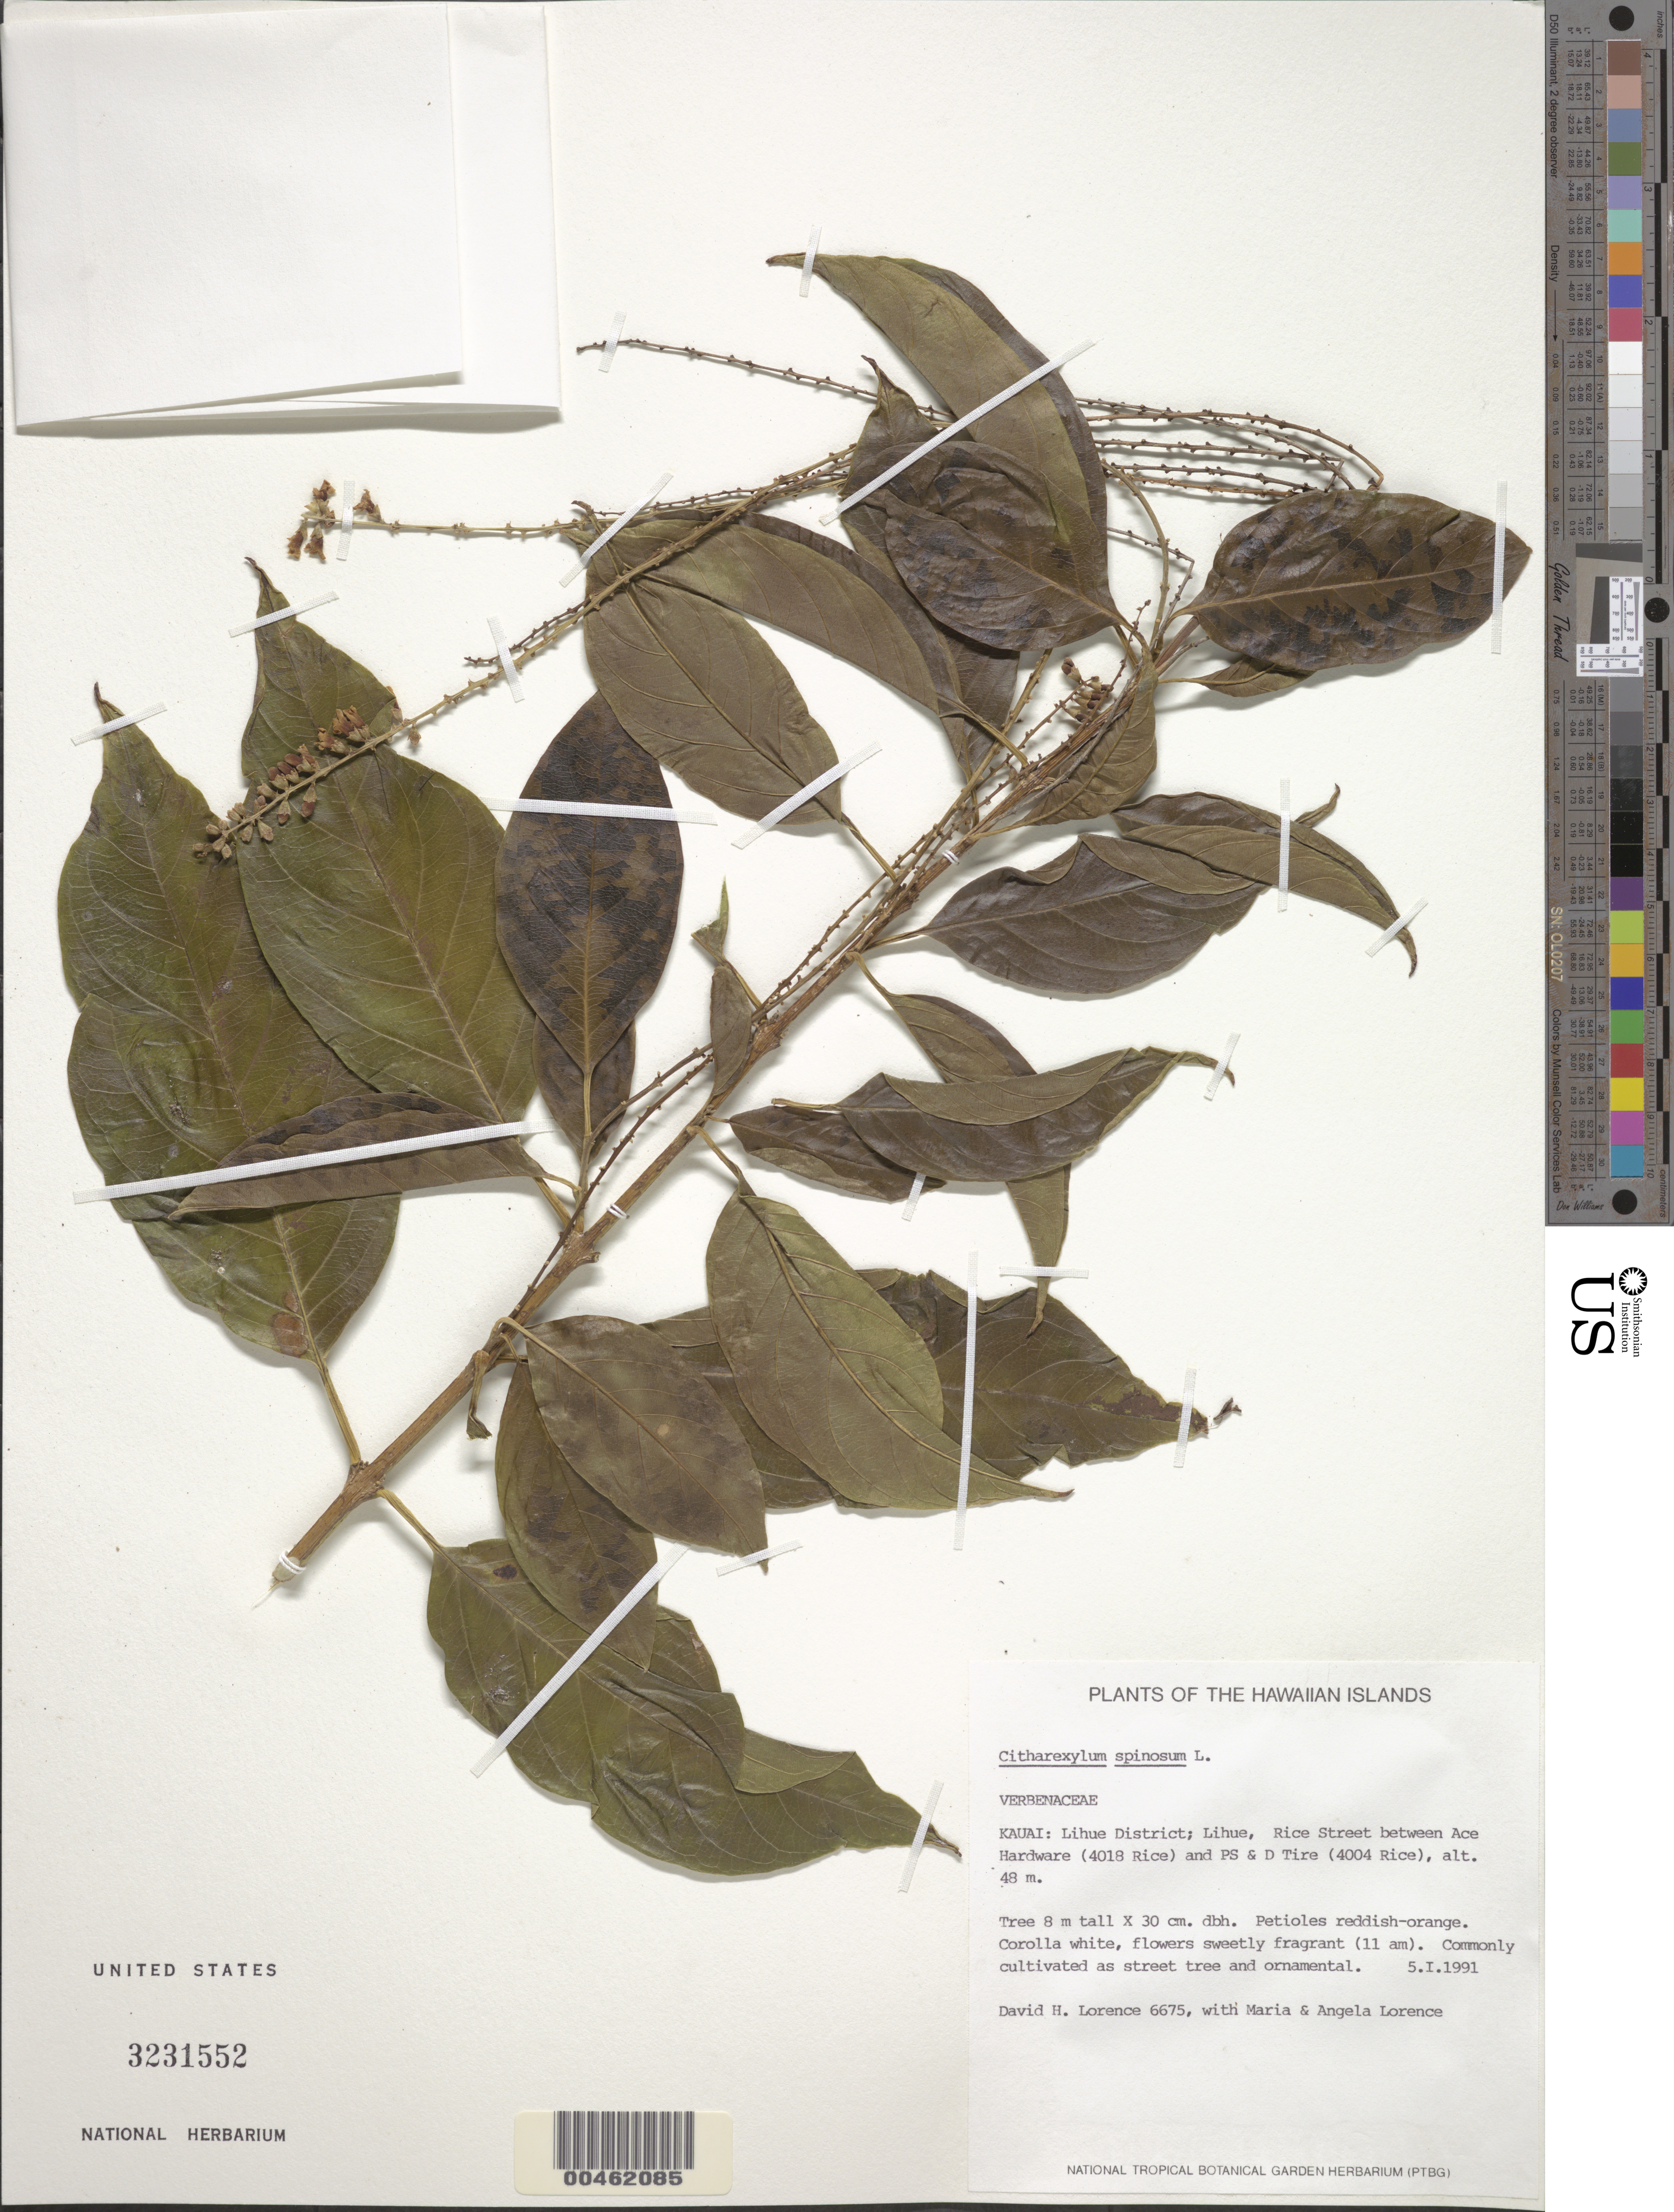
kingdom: Plantae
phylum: Tracheophyta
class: Magnoliopsida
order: Lamiales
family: Verbenaceae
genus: Citharexylum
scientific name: Citharexylum spinosum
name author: L.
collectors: D. Lorence, M. Lorence & A. Lorence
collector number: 6675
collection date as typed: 5 Jan 1991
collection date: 1991-01-05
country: United States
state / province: Hawaii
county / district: Kauai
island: Kaua'i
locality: Lihue District, Lihue, Rice St. between Ace Hardwaree (4018) and PS & D Tie (4004 Rice)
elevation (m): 48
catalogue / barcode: US 3231552